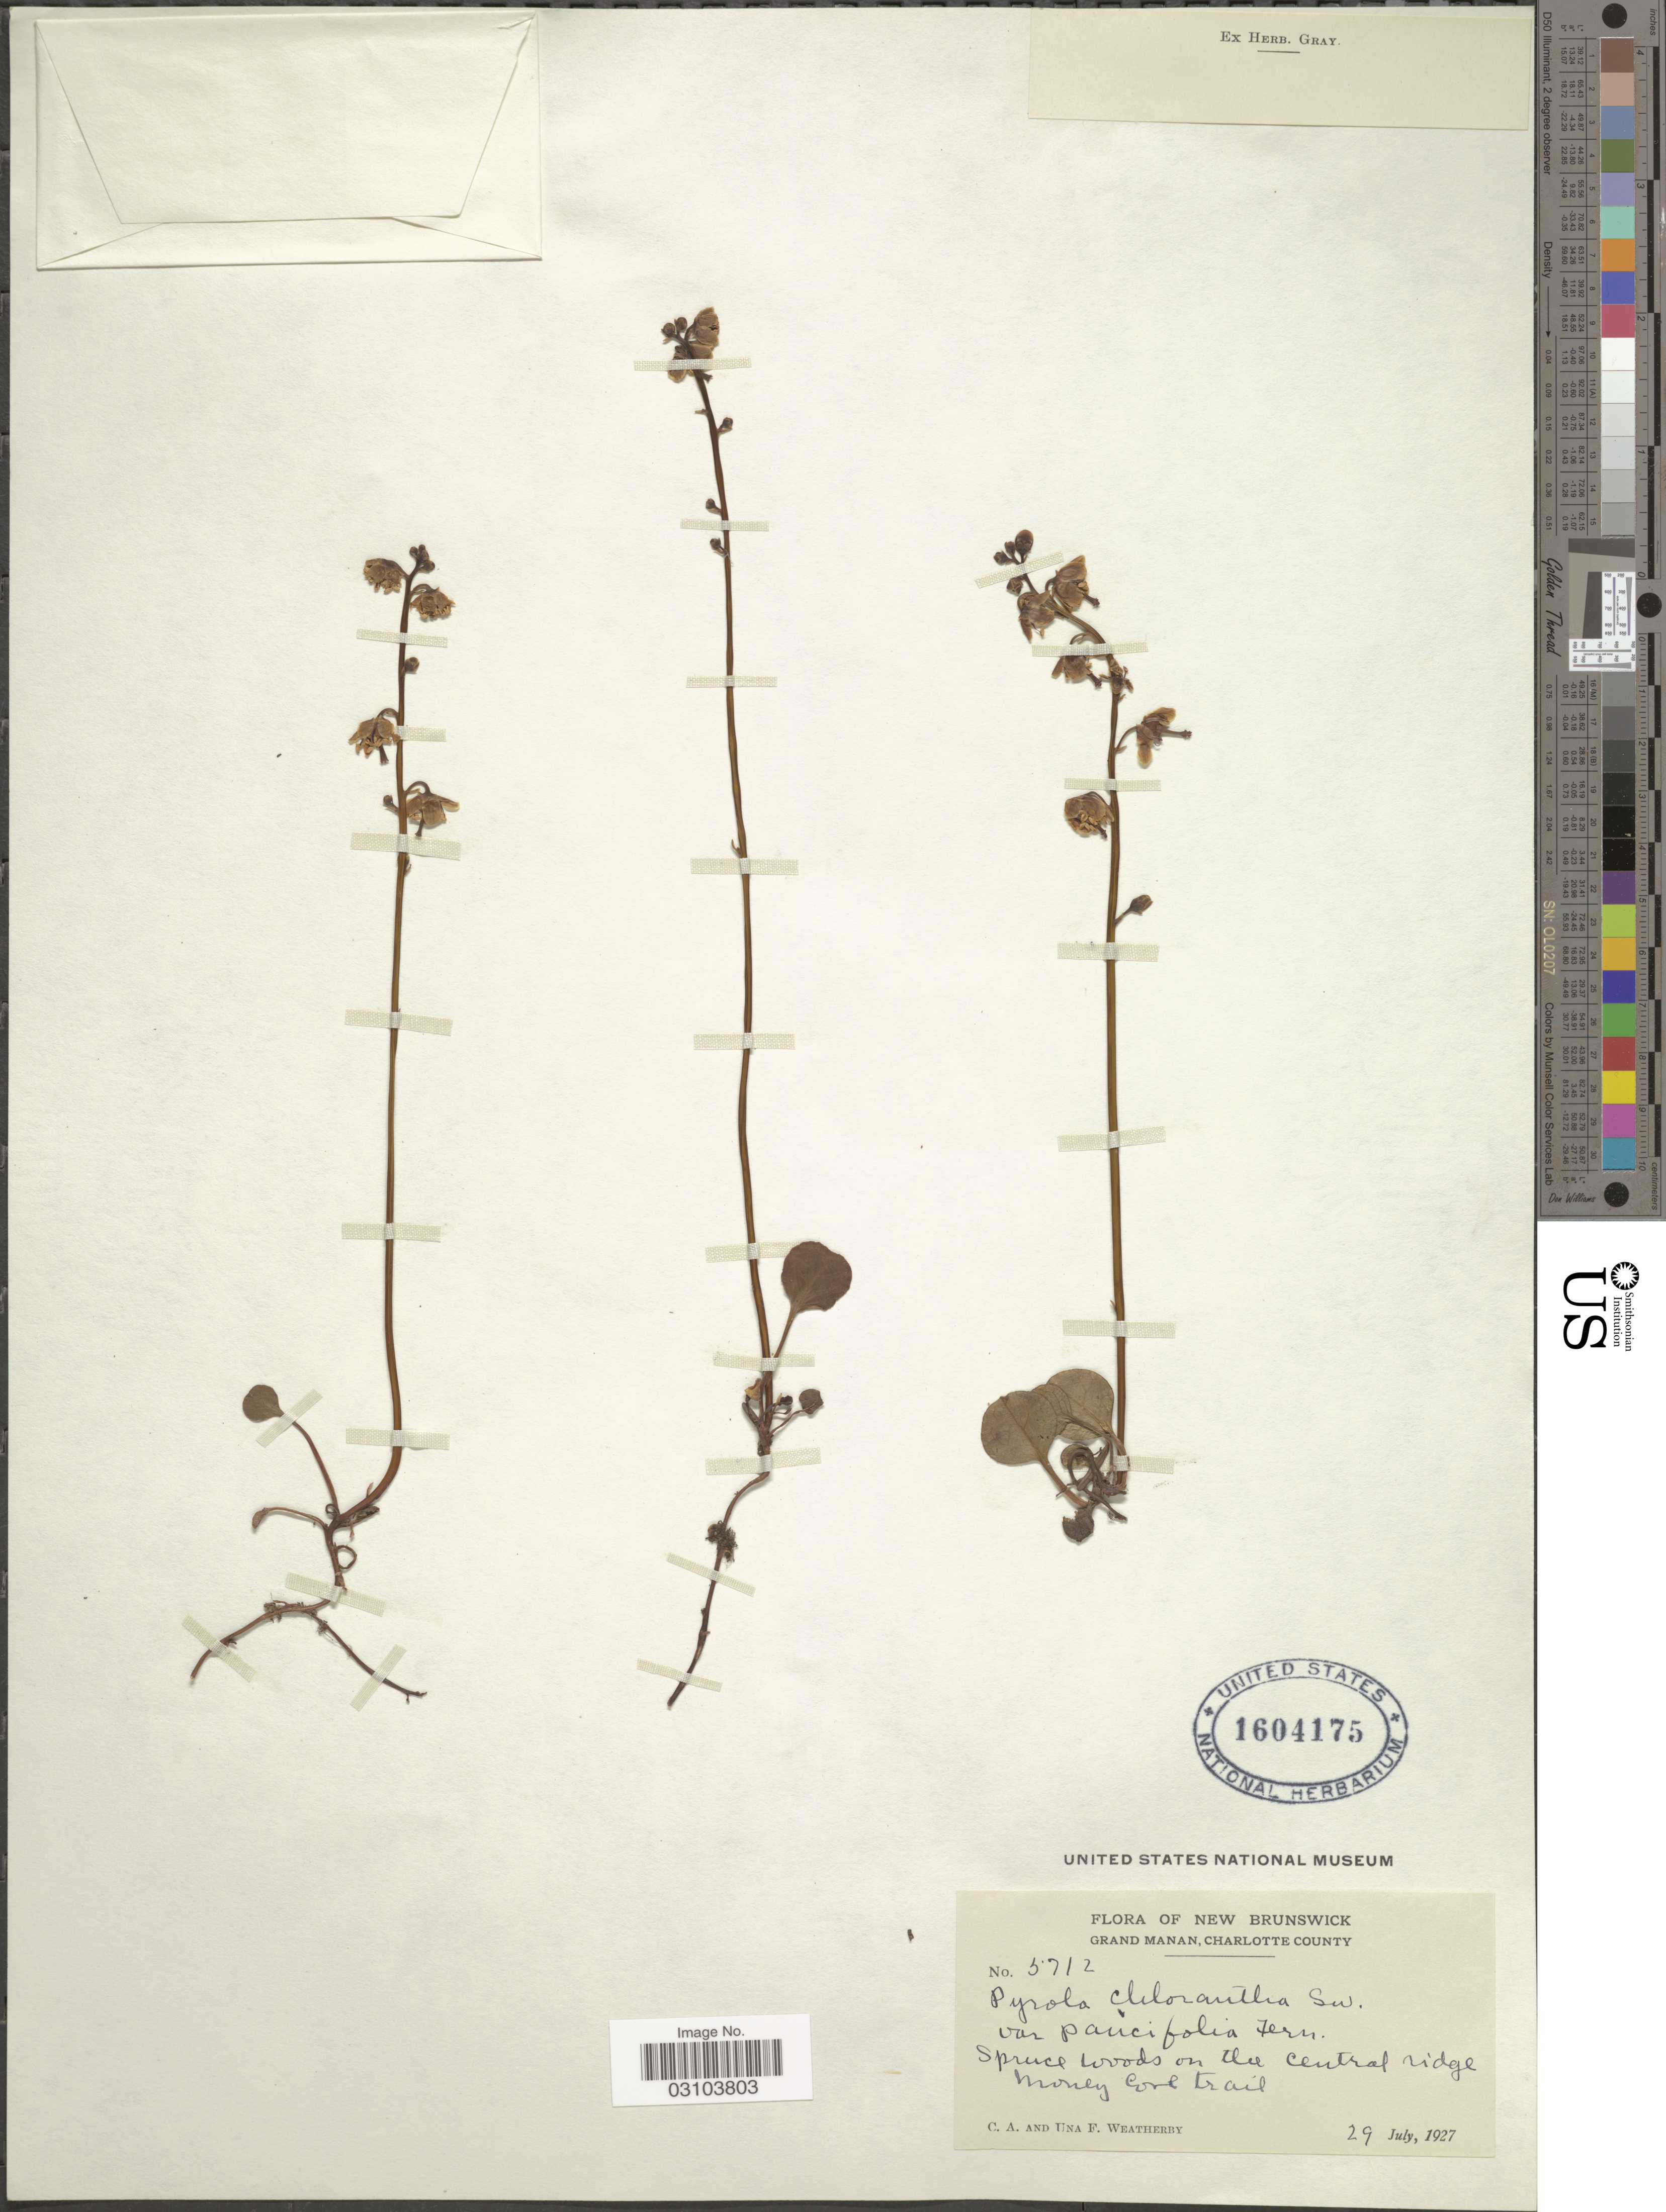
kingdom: Plantae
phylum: Tracheophyta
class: Magnoliopsida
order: Ericales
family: Ericaceae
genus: Pyrola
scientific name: Pyrola chlorantha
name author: Schweigg.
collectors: C. A. Weatherby & U. Weatherby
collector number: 5712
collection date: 1927-07-29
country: Canada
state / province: New Brunswick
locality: Grand Manan, Charlotte County. Spruce woods on the central ridge. Money Cove Trail.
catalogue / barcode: US 1604175